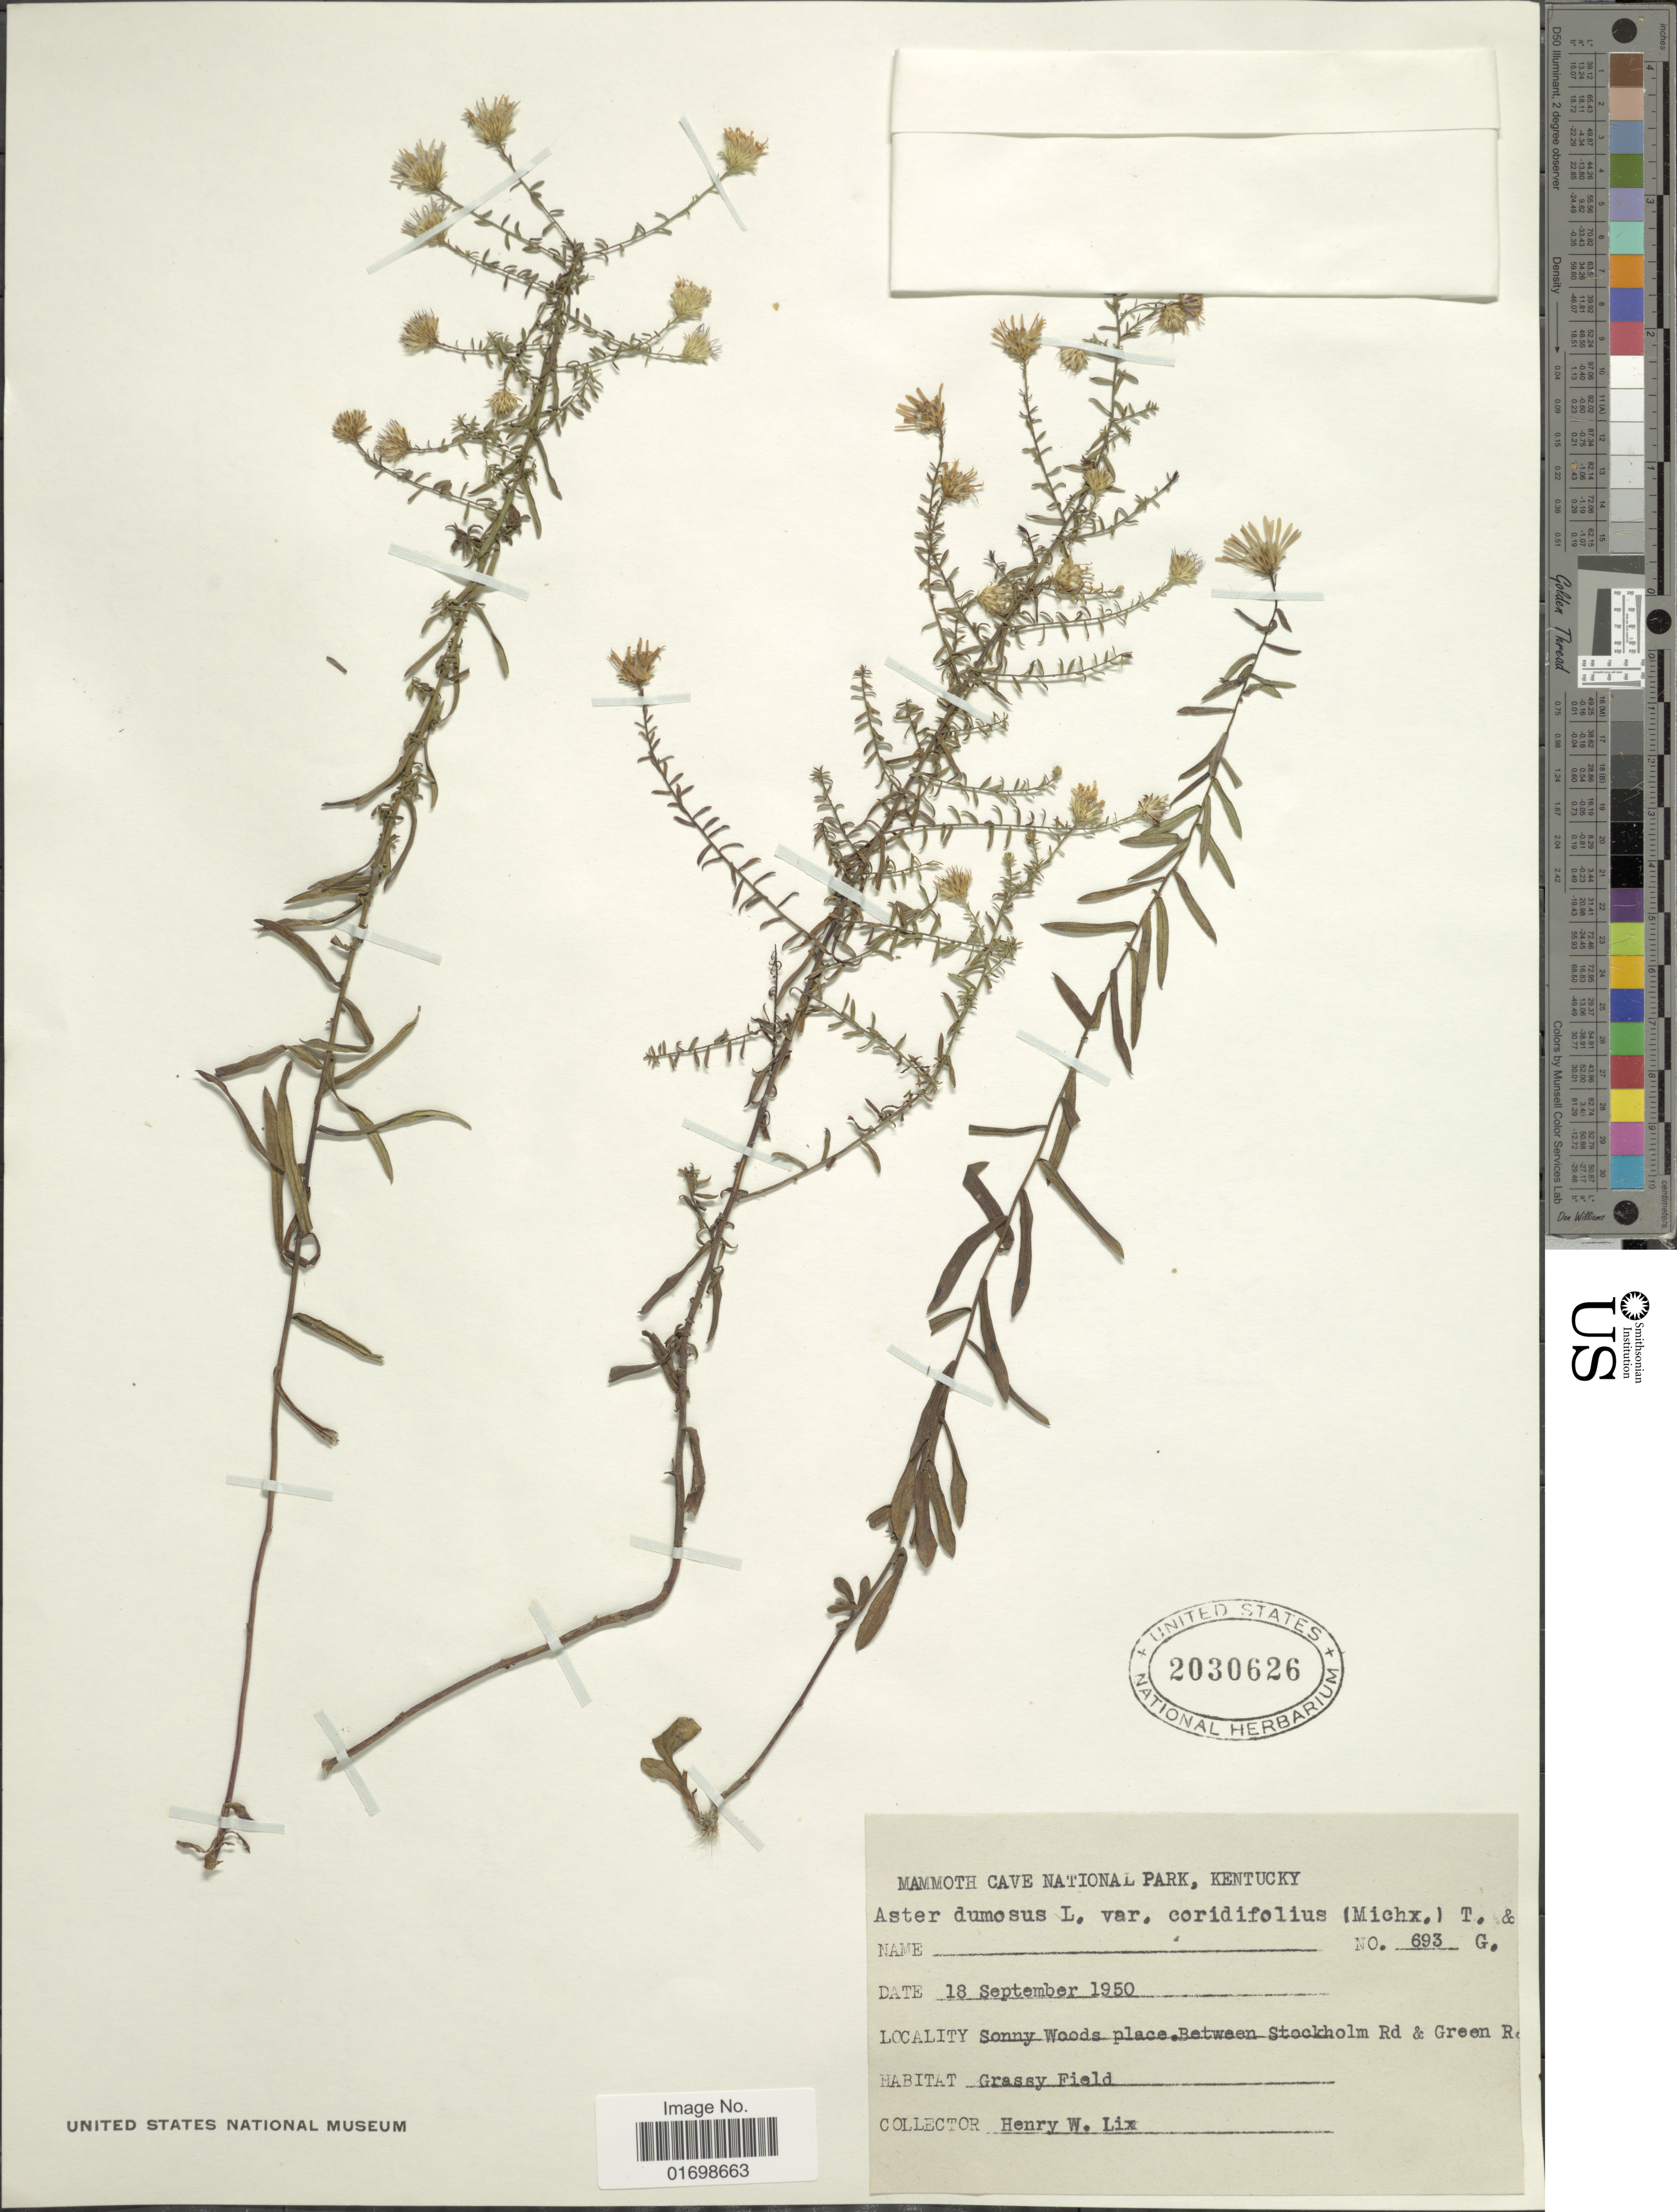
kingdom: Plantae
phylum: Tracheophyta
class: Magnoliopsida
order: Asterales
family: Asteraceae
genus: Symphyotrichum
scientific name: Symphyotrichum dumosum var. coridifolium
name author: (Michx.) Semple et al.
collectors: H. W. Lix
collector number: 693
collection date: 1850-09-18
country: United States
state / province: Kentucky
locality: Mammoth Cave National Park, Kentucky. Sonny Woods place, Between Stockholm Rd & Green R [illegible text].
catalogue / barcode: US 2030626